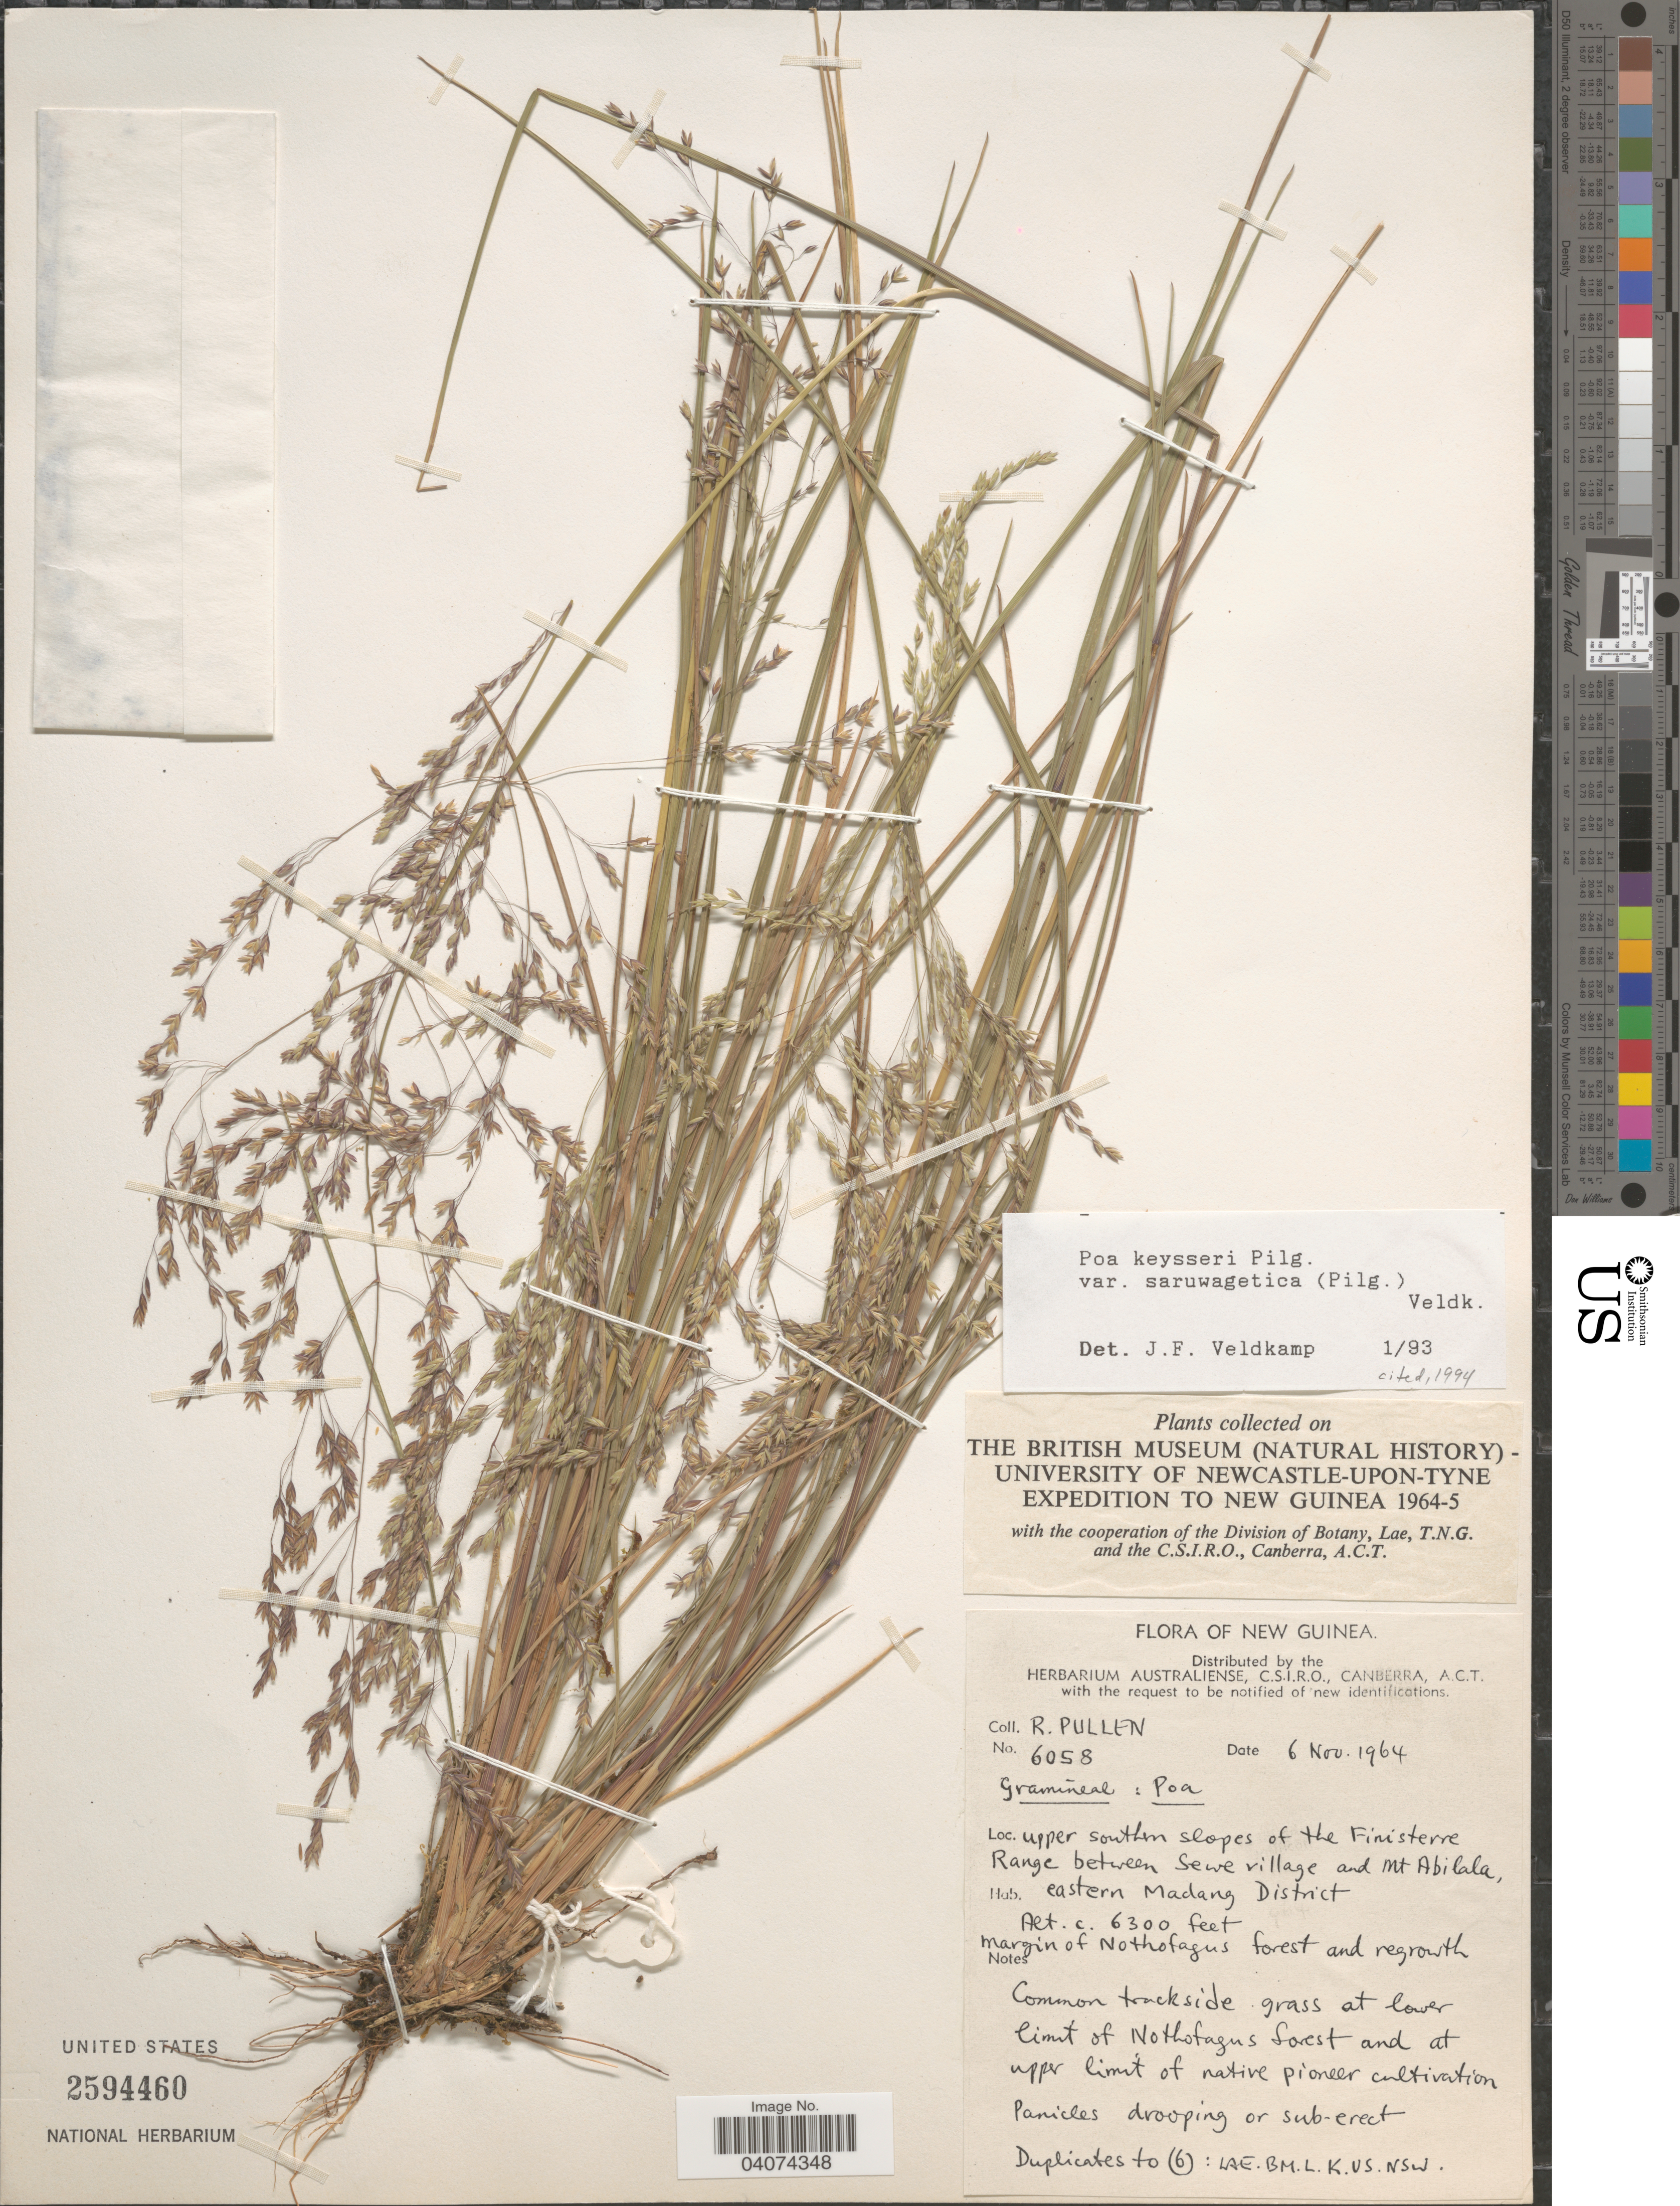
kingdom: Plantae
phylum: Tracheophyta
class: Liliopsida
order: Poales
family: Poaceae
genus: Poa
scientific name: Poa keysseri subsp. saruwagetica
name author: (Pilg.) Veldkamp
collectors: R. Pullen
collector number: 6058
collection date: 1964-11-06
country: Papua New Guinea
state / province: Madang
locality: New Guinea. The British Museum (Natural History) - University of Newcastle-Upon-Tyne Expedition to New Guinea 1964-5. Upper southern slopes of the Finisterre Range between Sewe village and Mt. Abilala, eastern Madang District. Margin of Nothofagus forest and regrowth. Common trackside grass at lower limit of Nothofagus forest and at upper limit of native pioneer cultivation.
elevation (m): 1920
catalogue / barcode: US 2594460